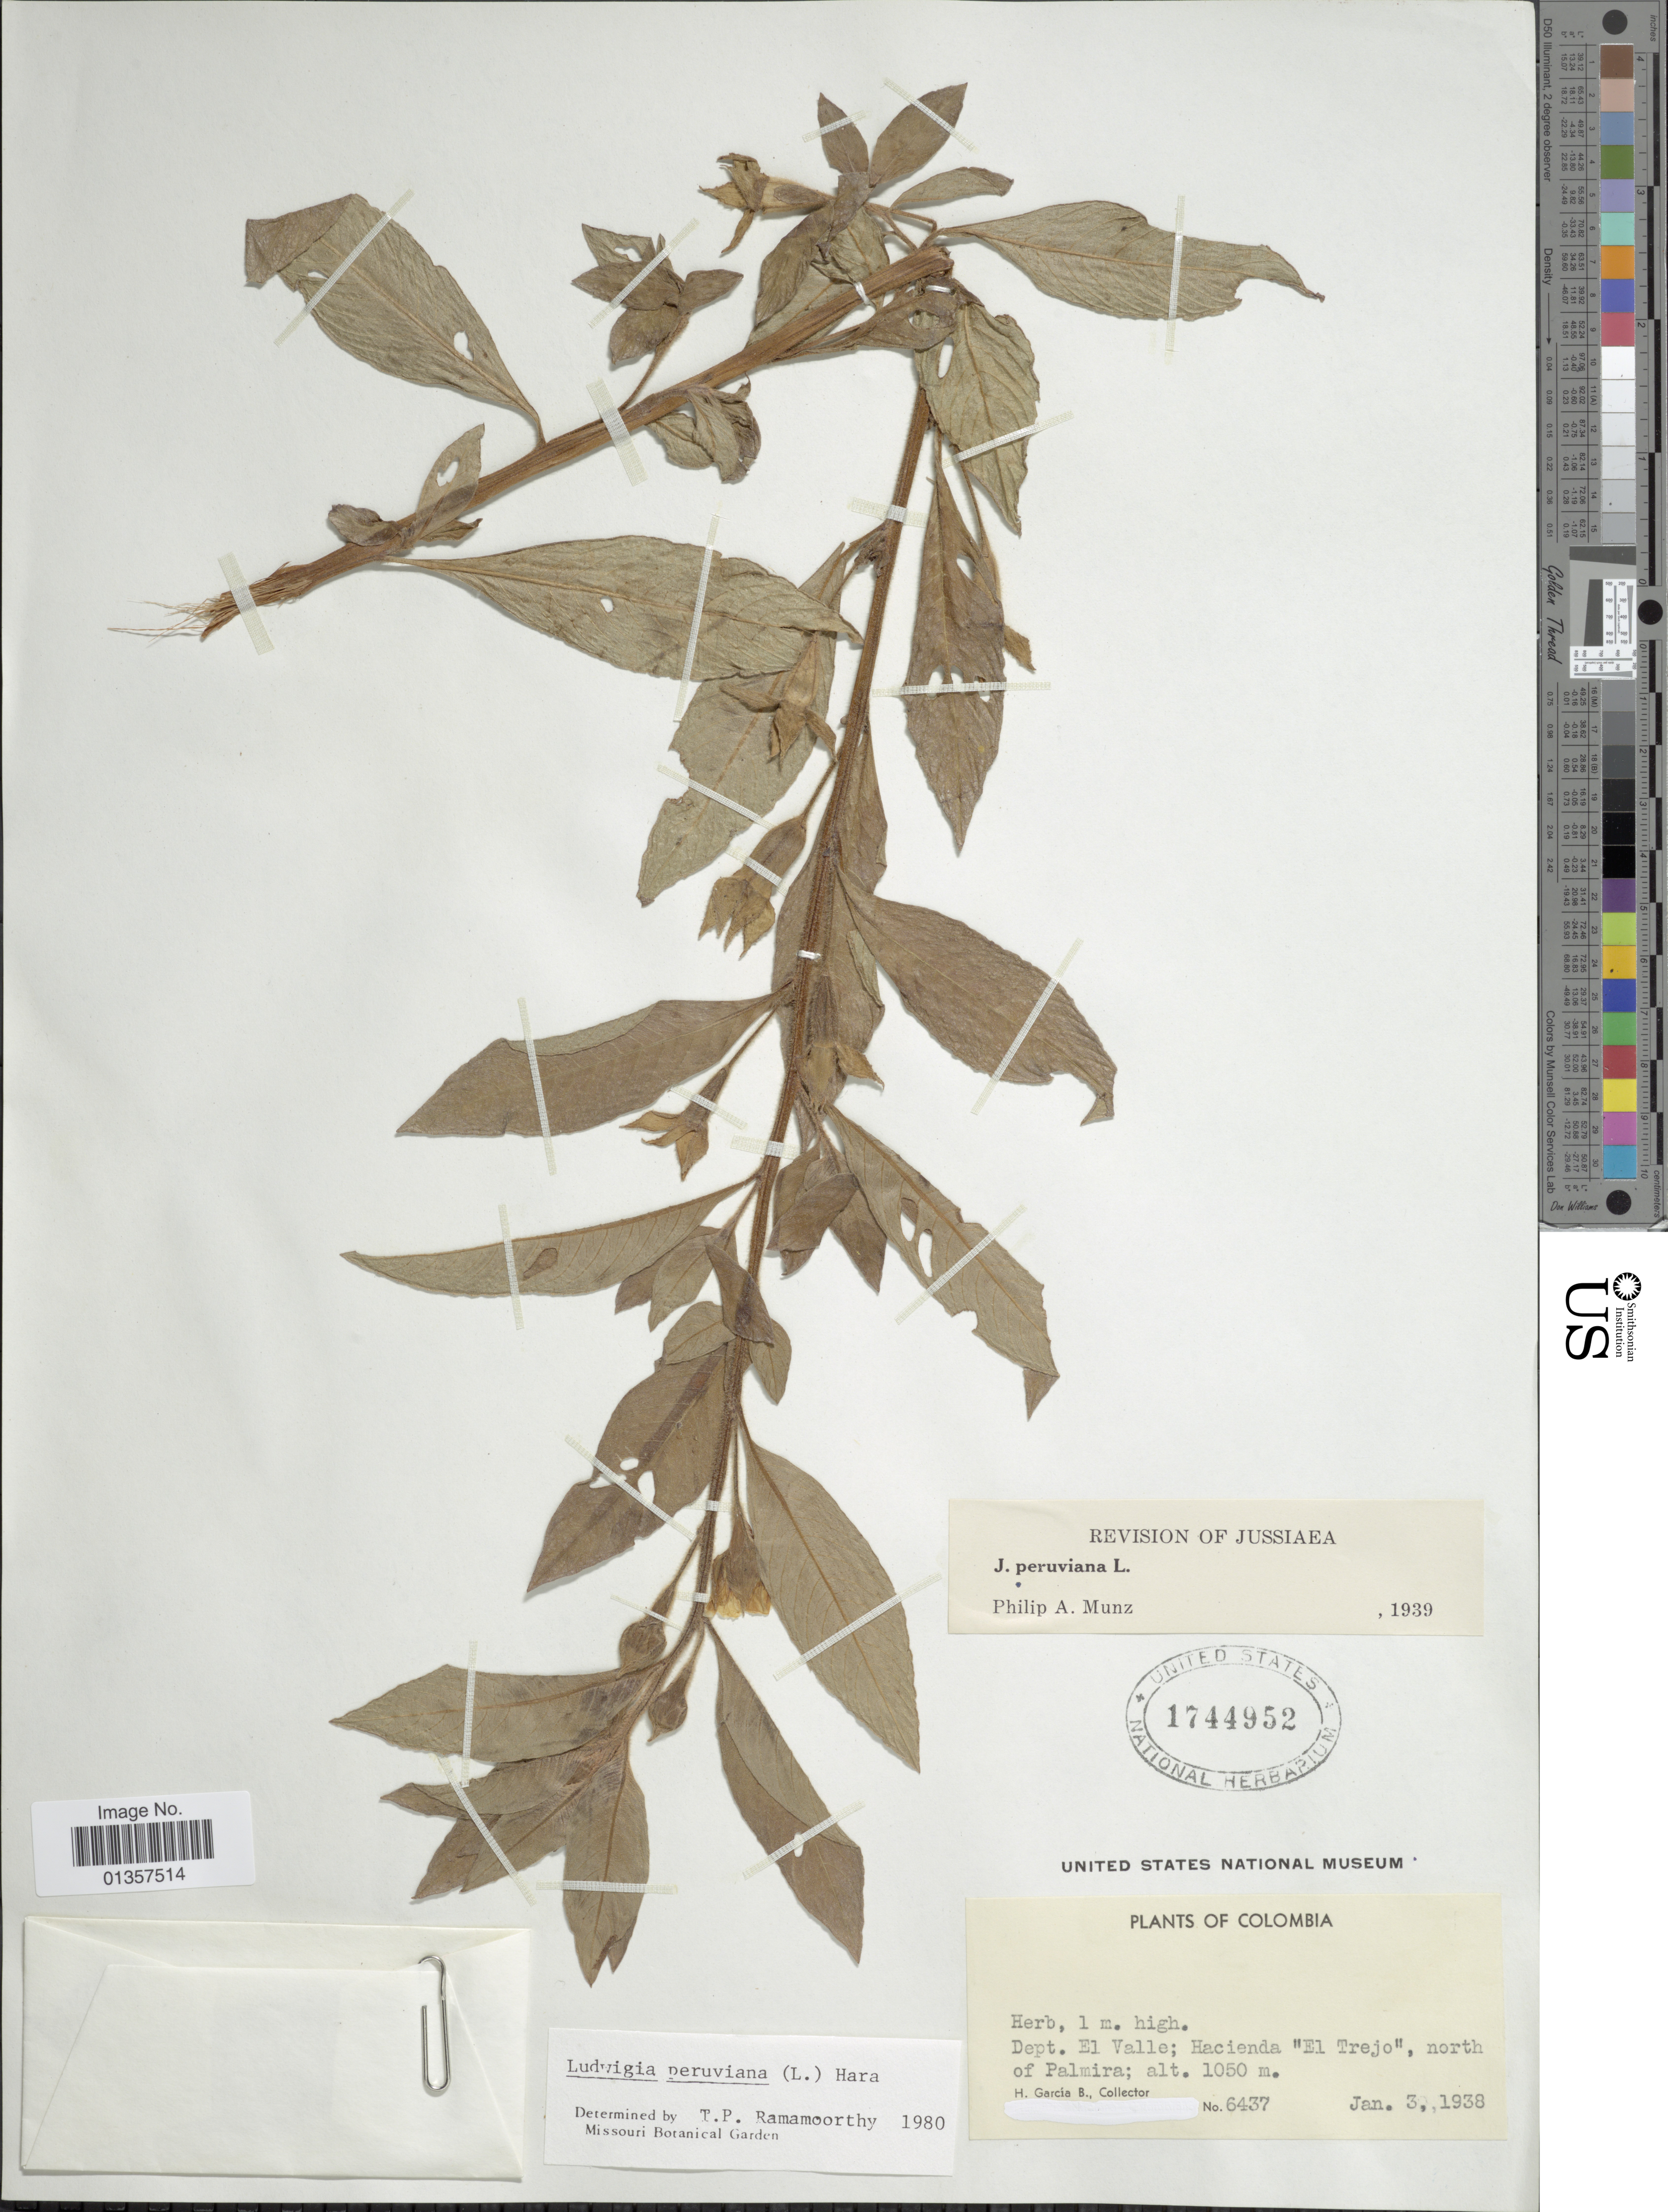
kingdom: Plantae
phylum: Tracheophyta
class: Magnoliopsida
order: Myrtales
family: Onagraceae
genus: Ludwigia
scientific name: Ludwigia peruviana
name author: (L.) H. Hara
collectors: H. García Barriga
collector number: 6437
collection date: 1938-01-03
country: Colombia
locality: Dept. El Valle; Hacienda "El Trejo", north of Palmira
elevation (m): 1050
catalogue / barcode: US 1744952